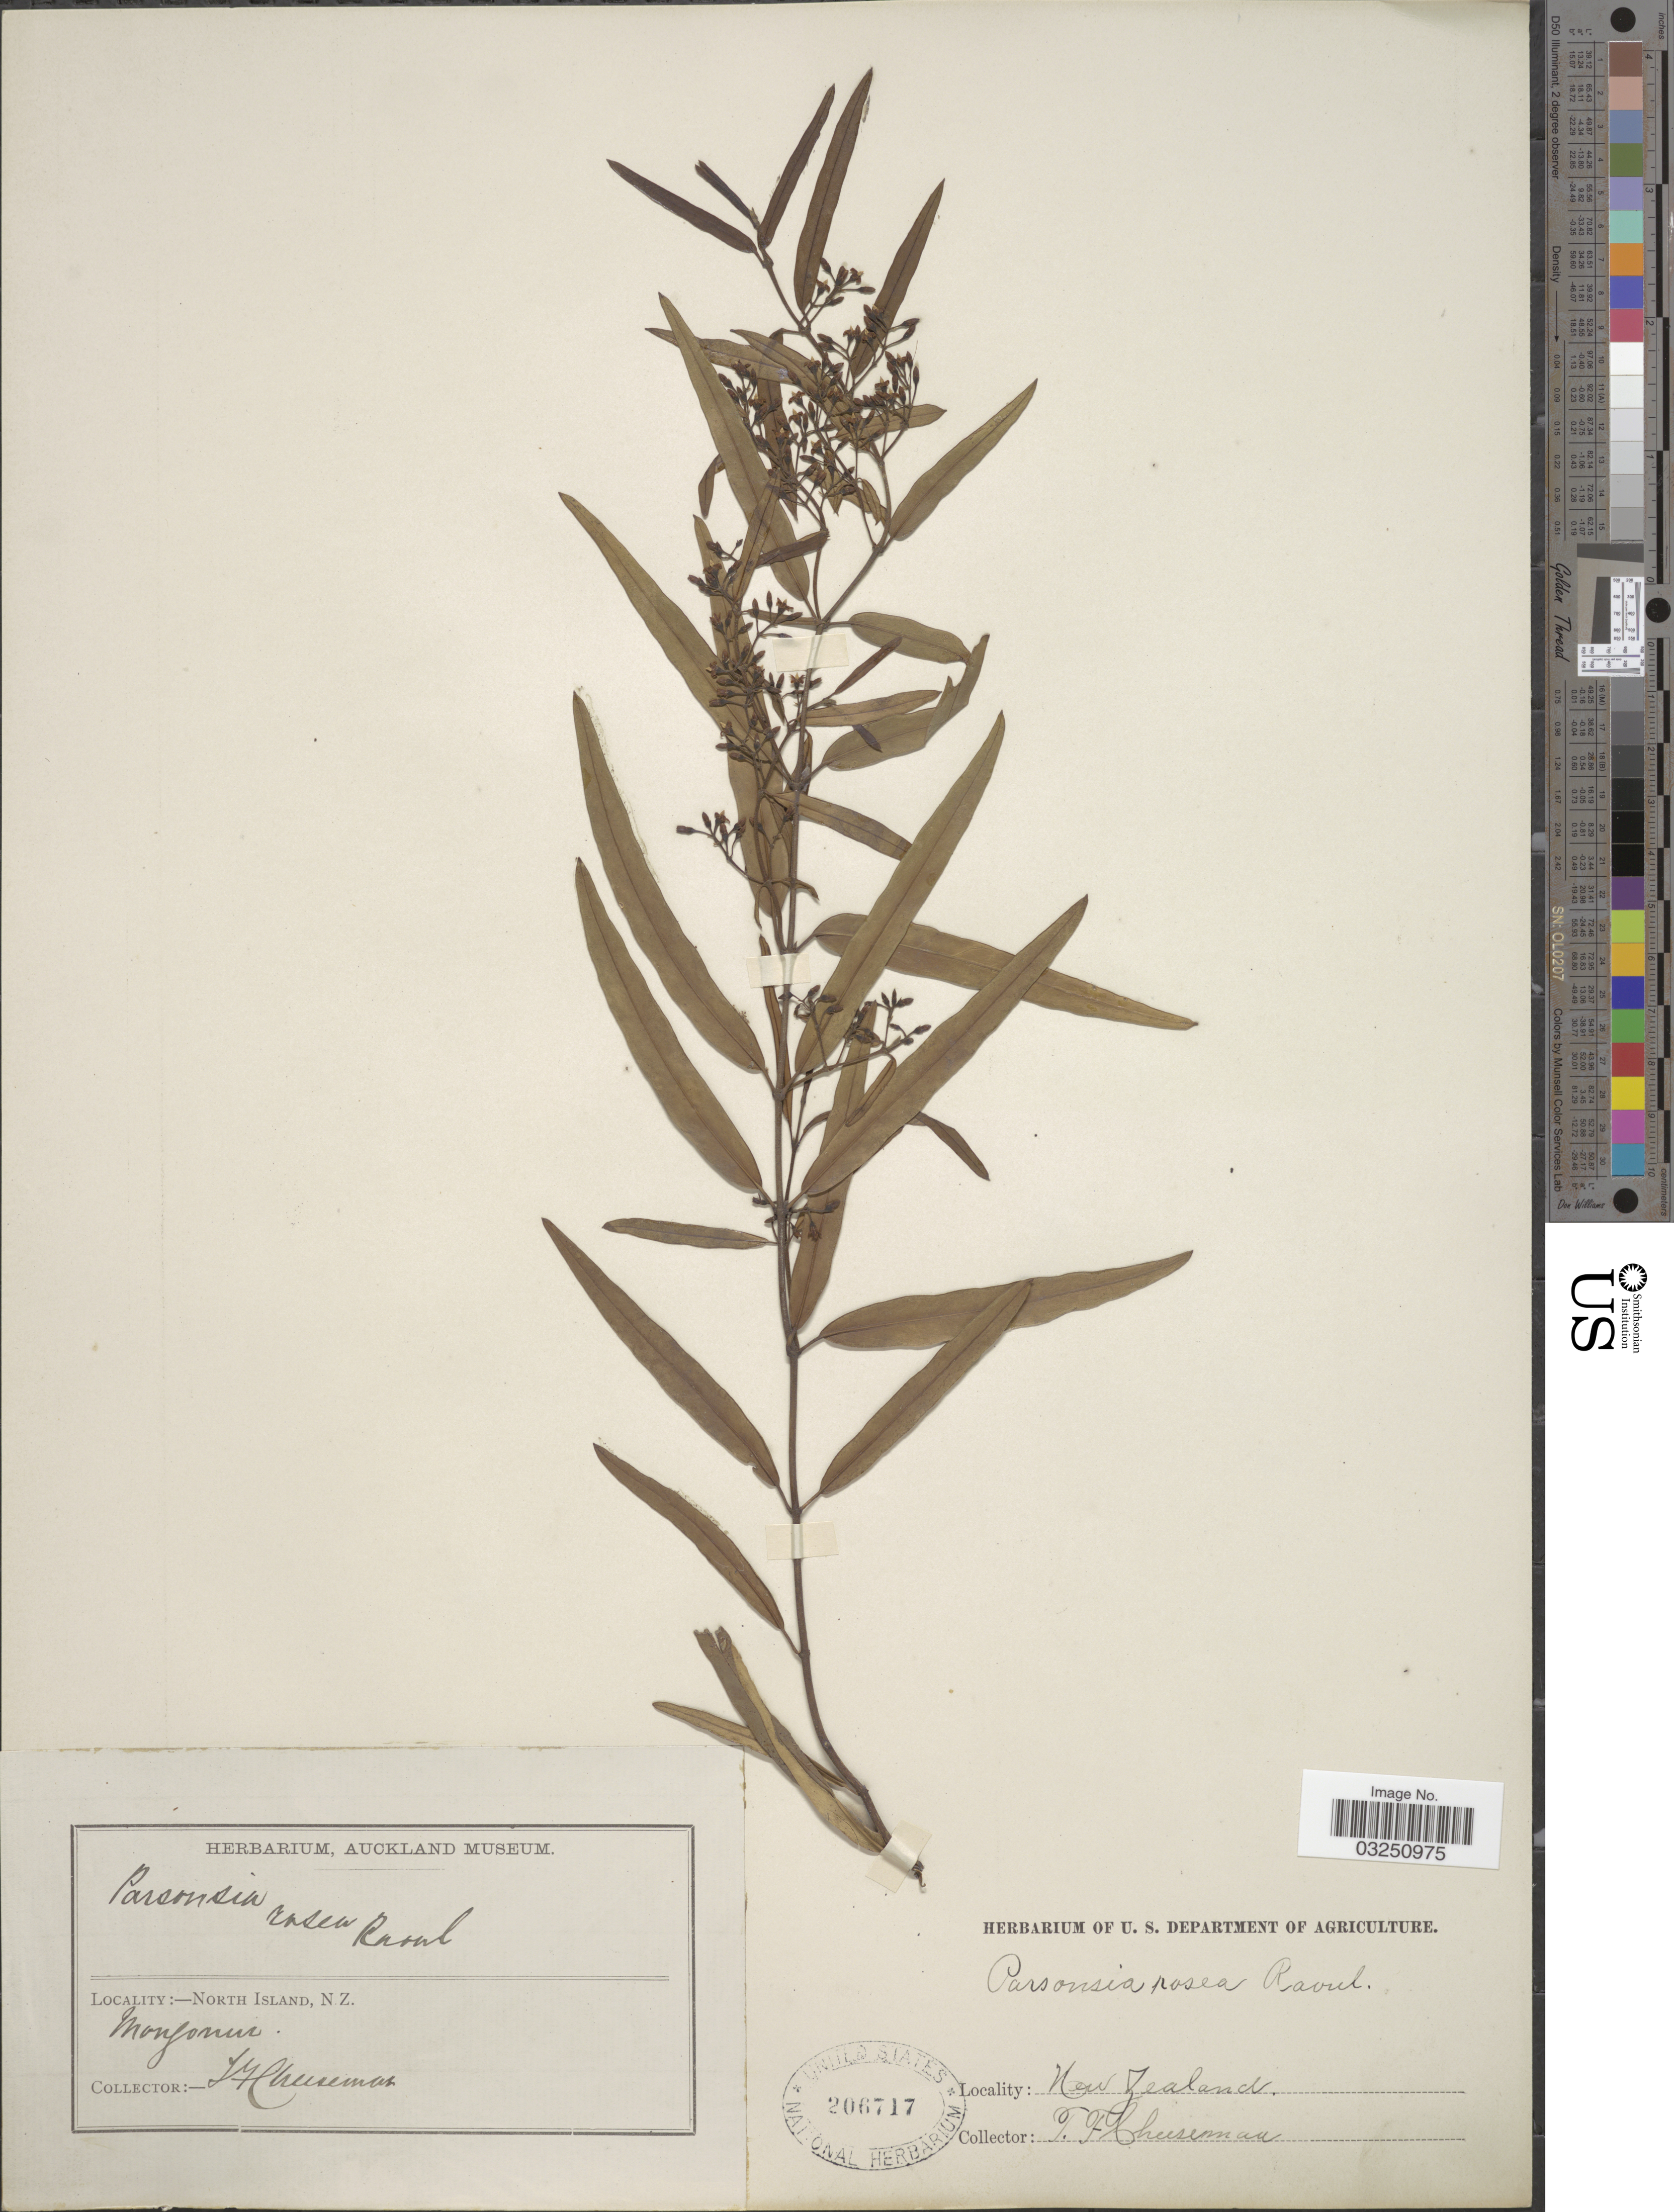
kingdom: Plantae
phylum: Tracheophyta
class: Magnoliopsida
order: Myrtales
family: Lythraceae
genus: Parsonsia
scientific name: Parsonsia rosea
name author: Raoul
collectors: T. F. Cheeseman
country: New Zealand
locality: North Island, N. Z. Mangonui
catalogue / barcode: US 206717